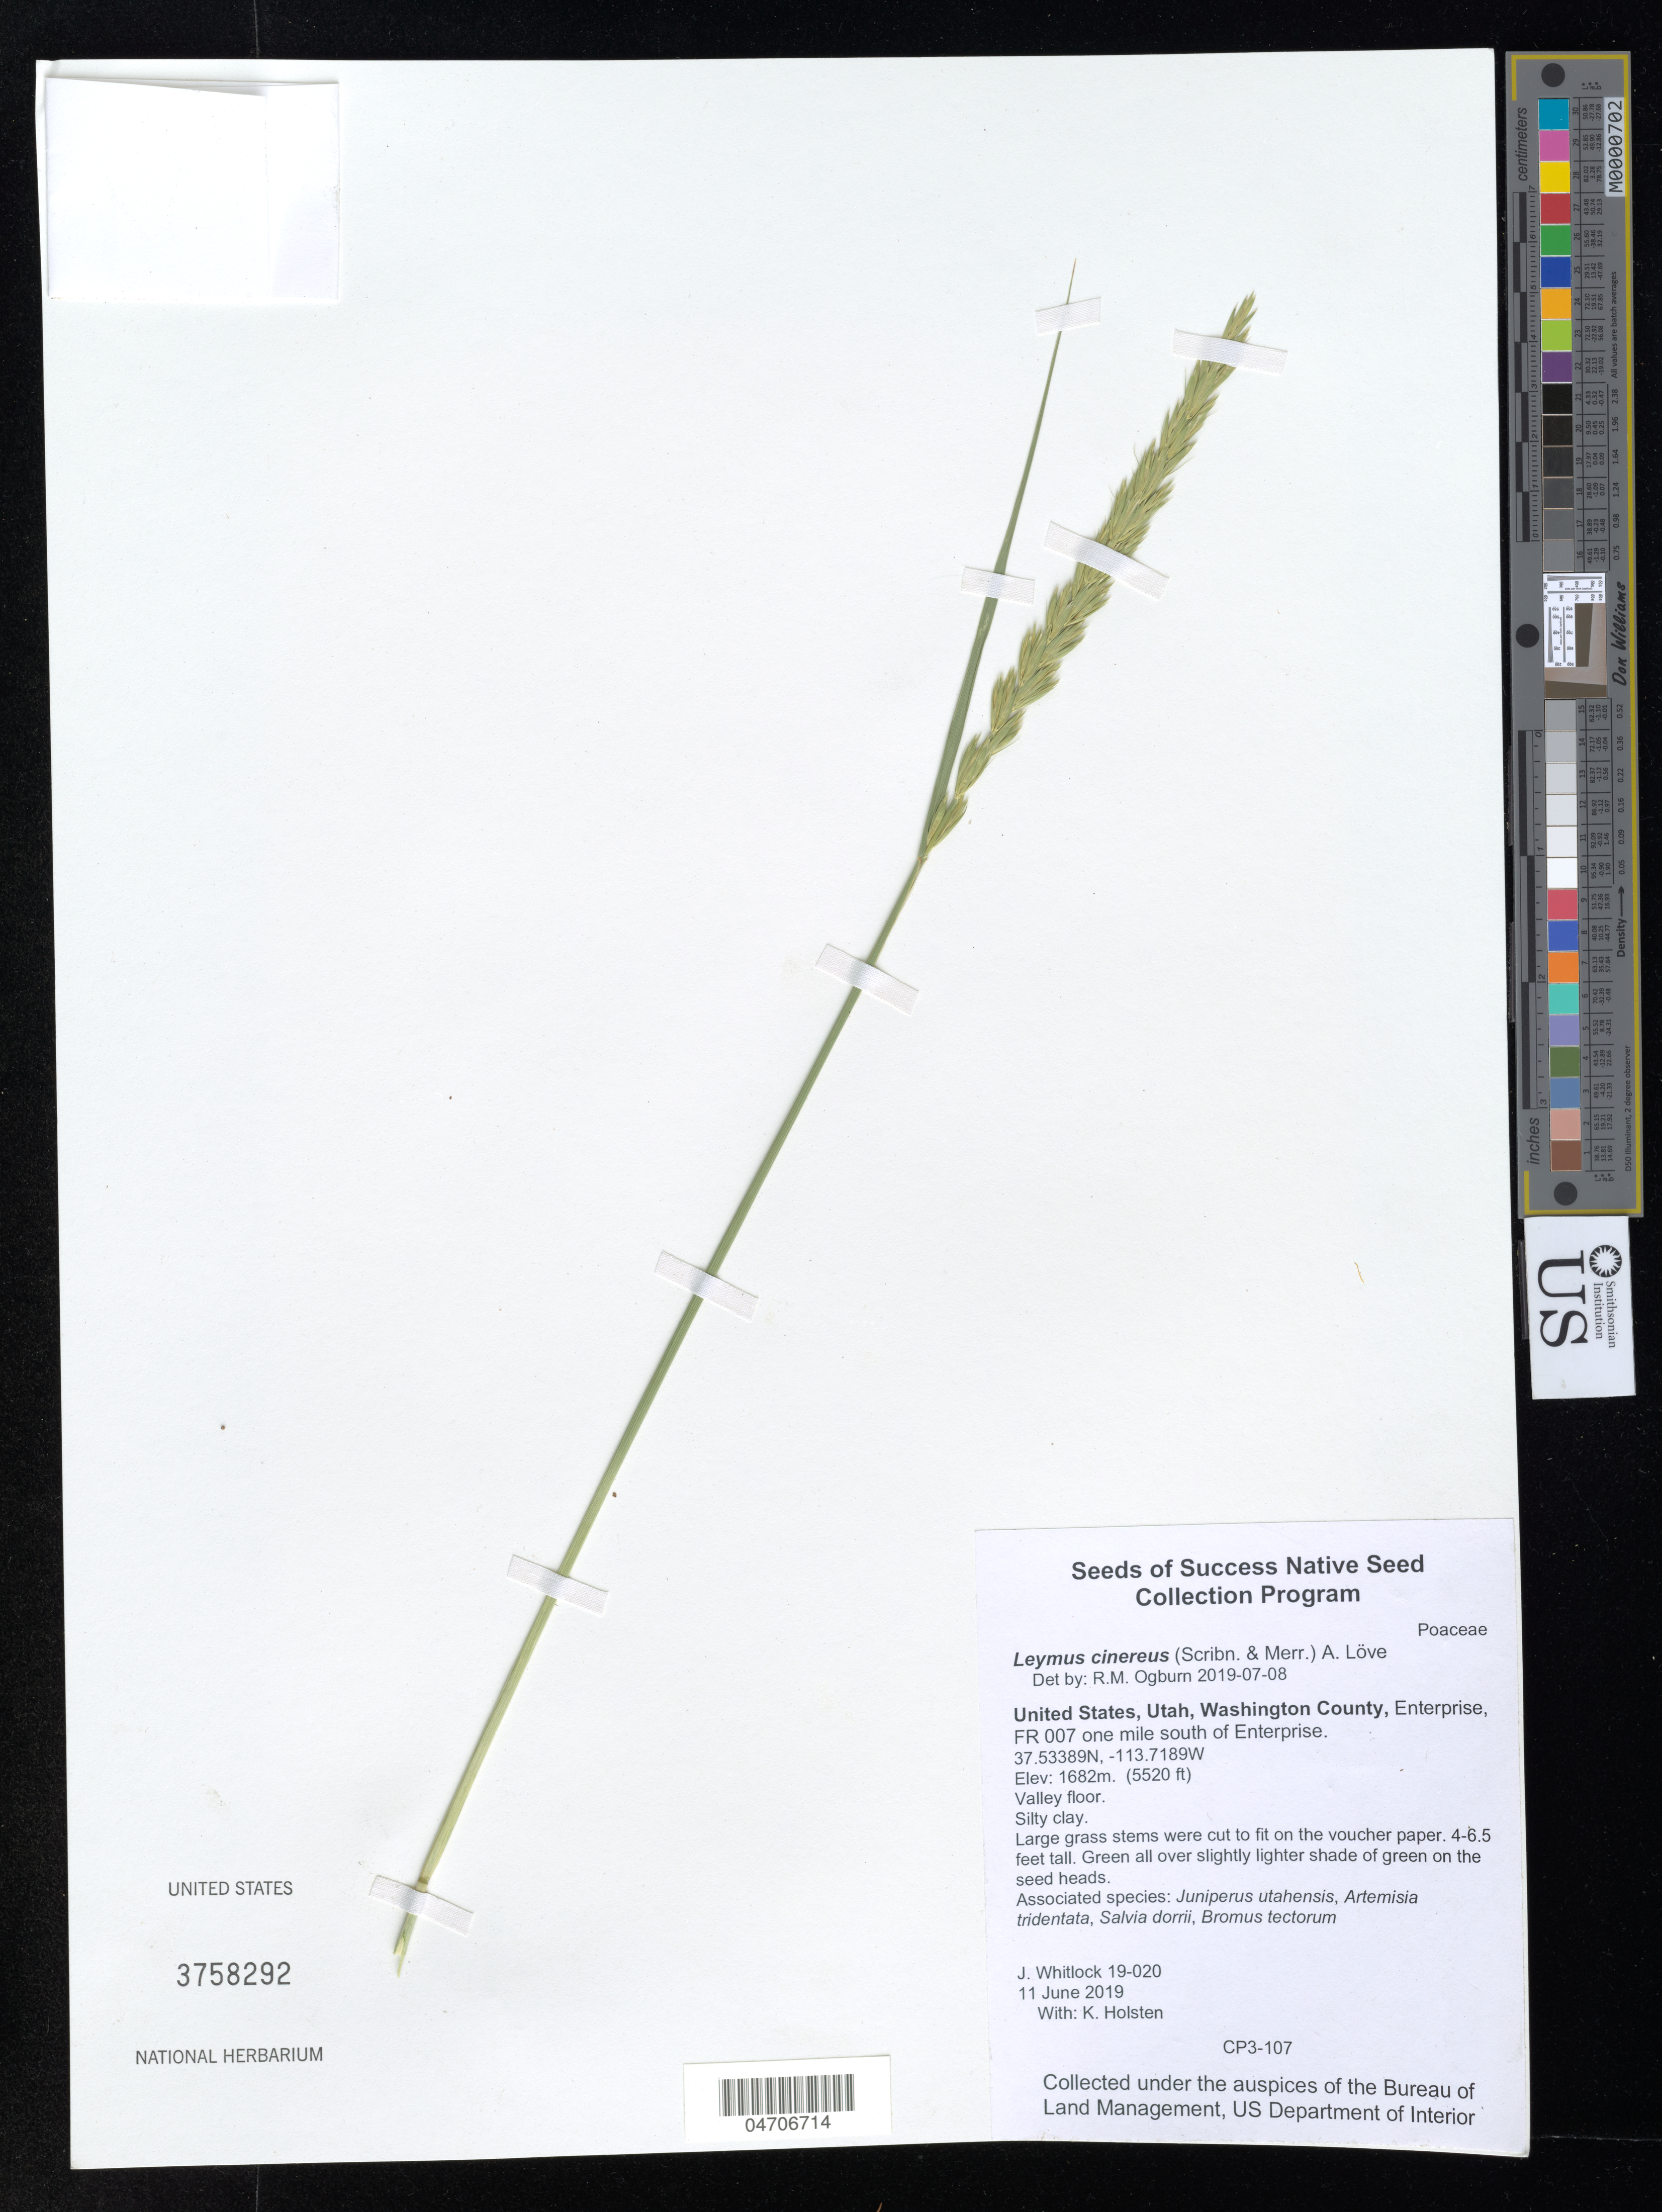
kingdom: Plantae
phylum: Tracheophyta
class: Liliopsida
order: Poales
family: Poaceae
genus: Leymus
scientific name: Leymus cinereus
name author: (Scribn. & Merr.) Á. Löve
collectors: A. Quintanar Castillo & B. Ponman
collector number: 19-020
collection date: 2019-06-11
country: United States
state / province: Utah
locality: Washington County, Enterprise, FR 007 one mile south of Enterprise.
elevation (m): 1682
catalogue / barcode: US 3758292